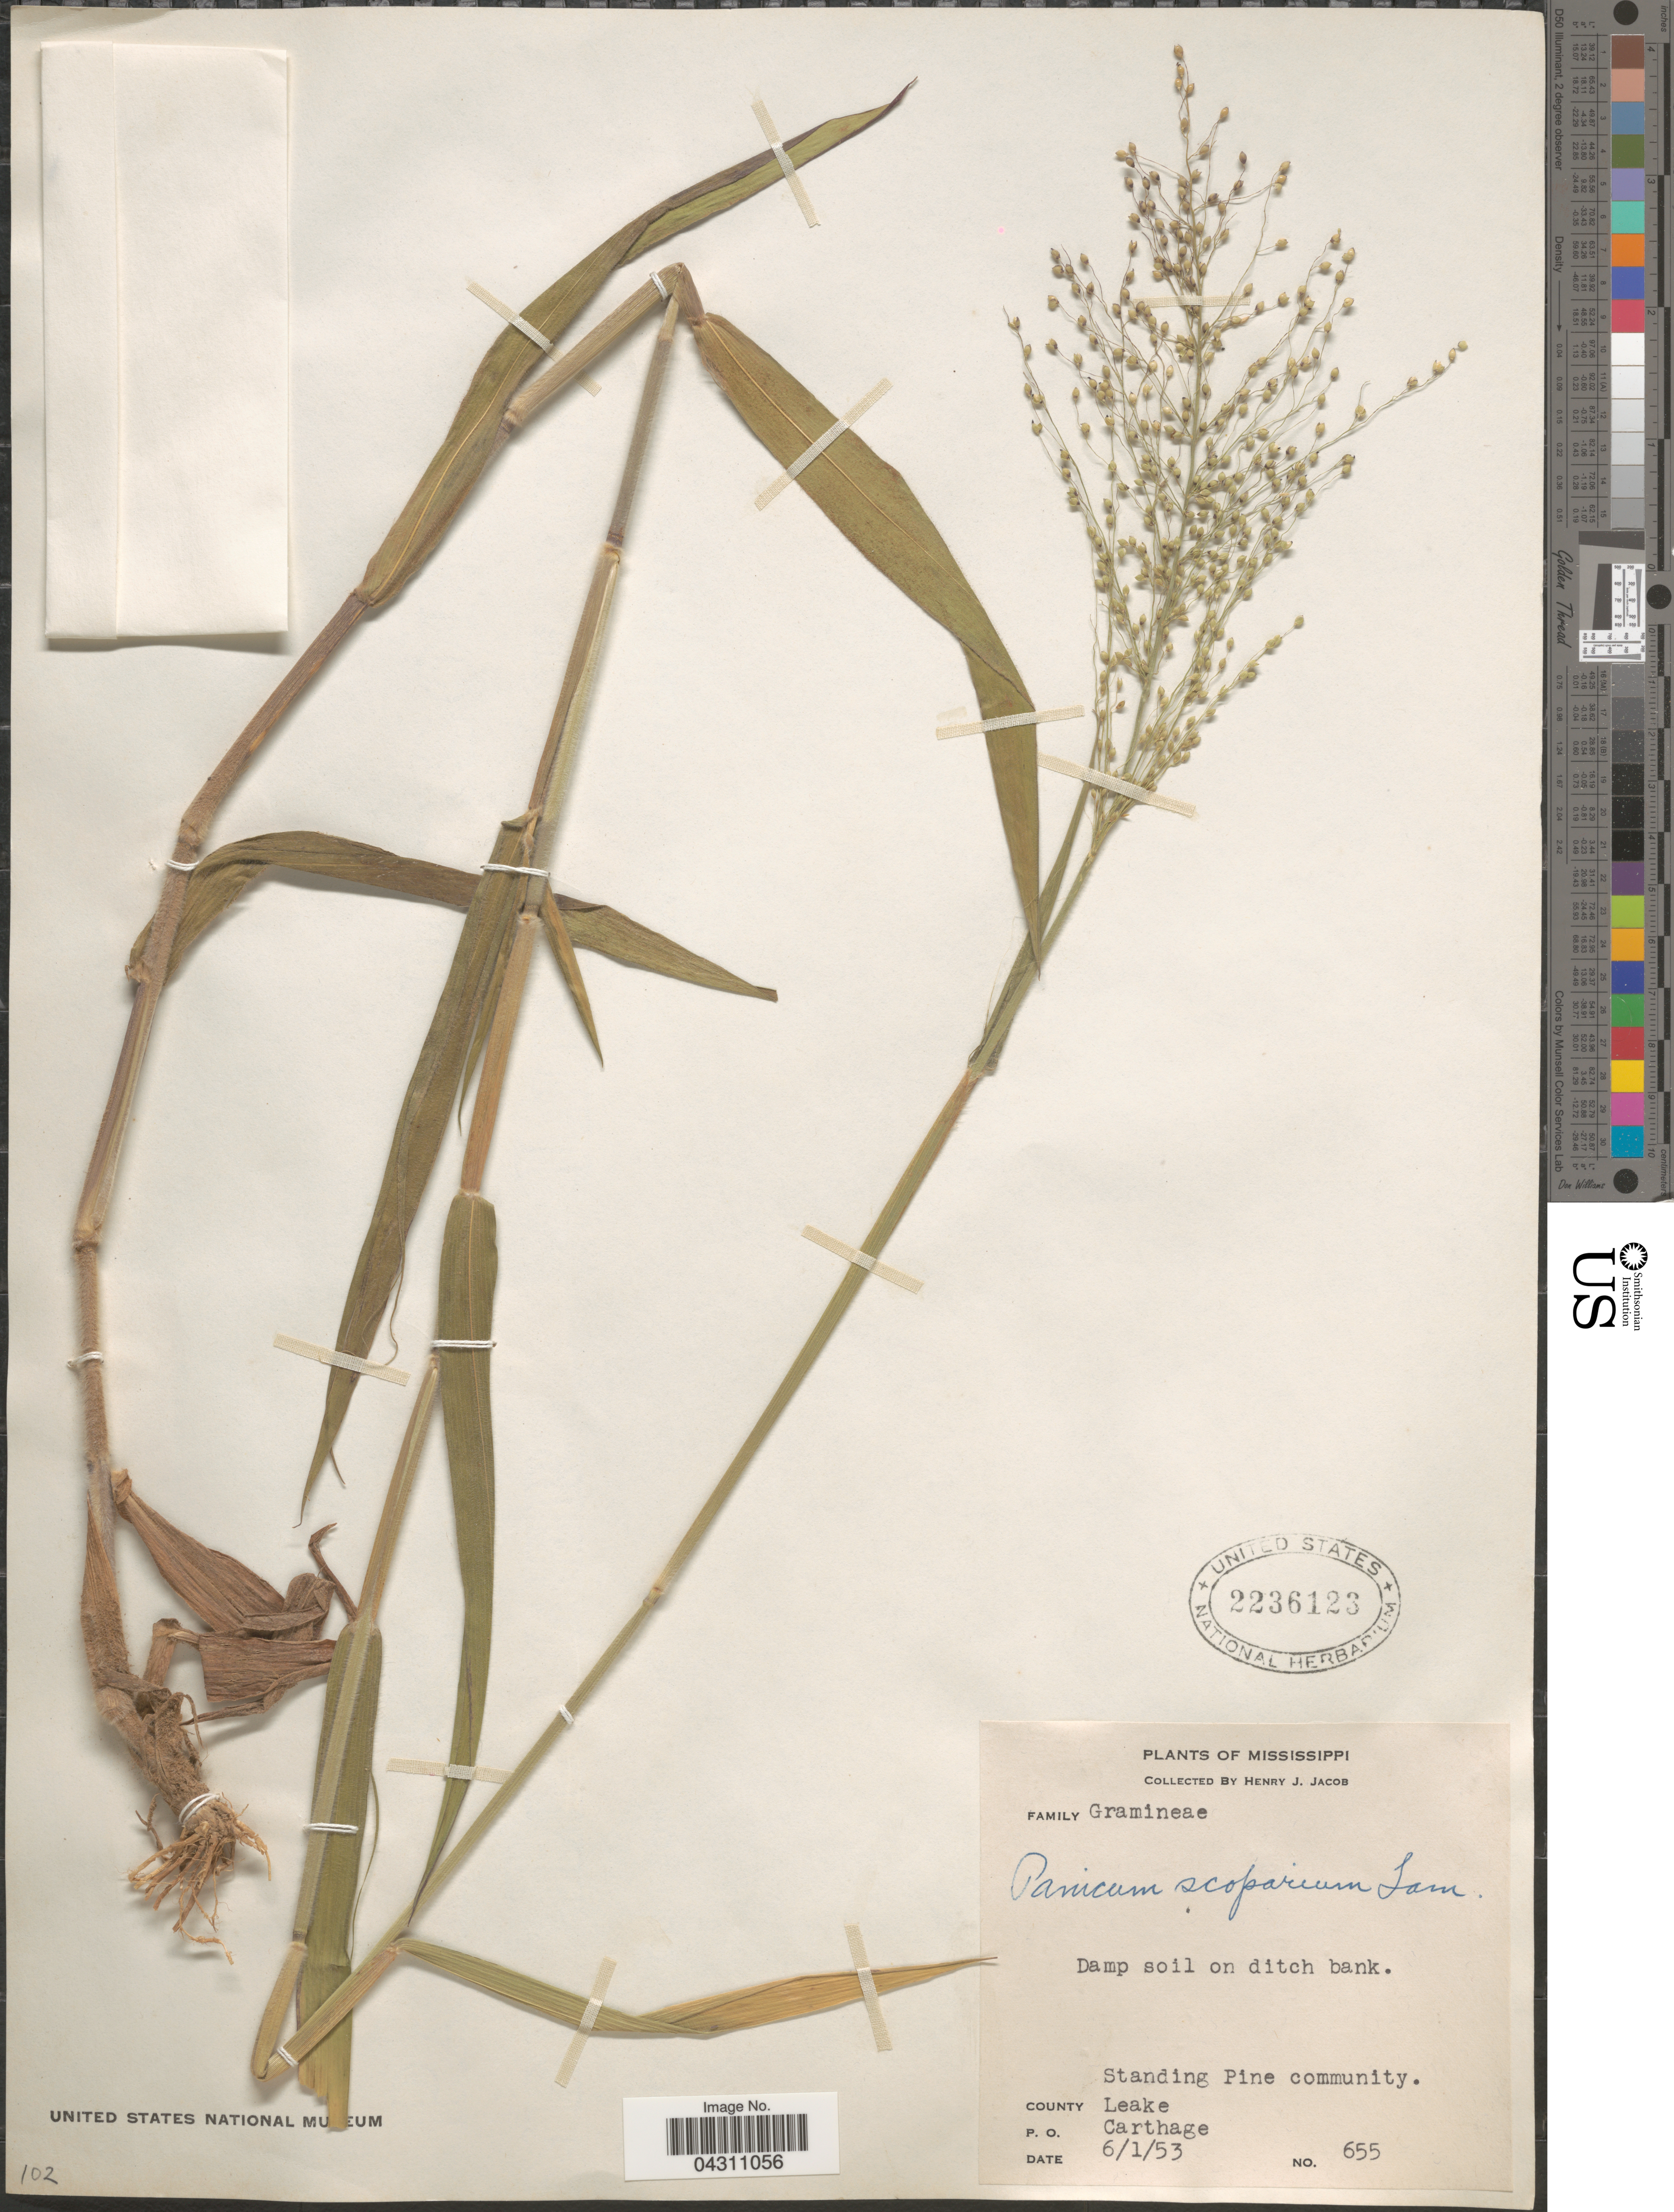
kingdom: Plantae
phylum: Tracheophyta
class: Liliopsida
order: Poales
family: Poaceae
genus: Dichanthelium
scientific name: Dichanthelium scoparium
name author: (Lam.) Gould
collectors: H. Jacob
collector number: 655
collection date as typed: Transcribed d/m/y: 1/6/53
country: United States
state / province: Mississippi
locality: Damp soil on ditch bank. Standing Pine community. County Leake. P. O. Carthage.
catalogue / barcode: US 2236123